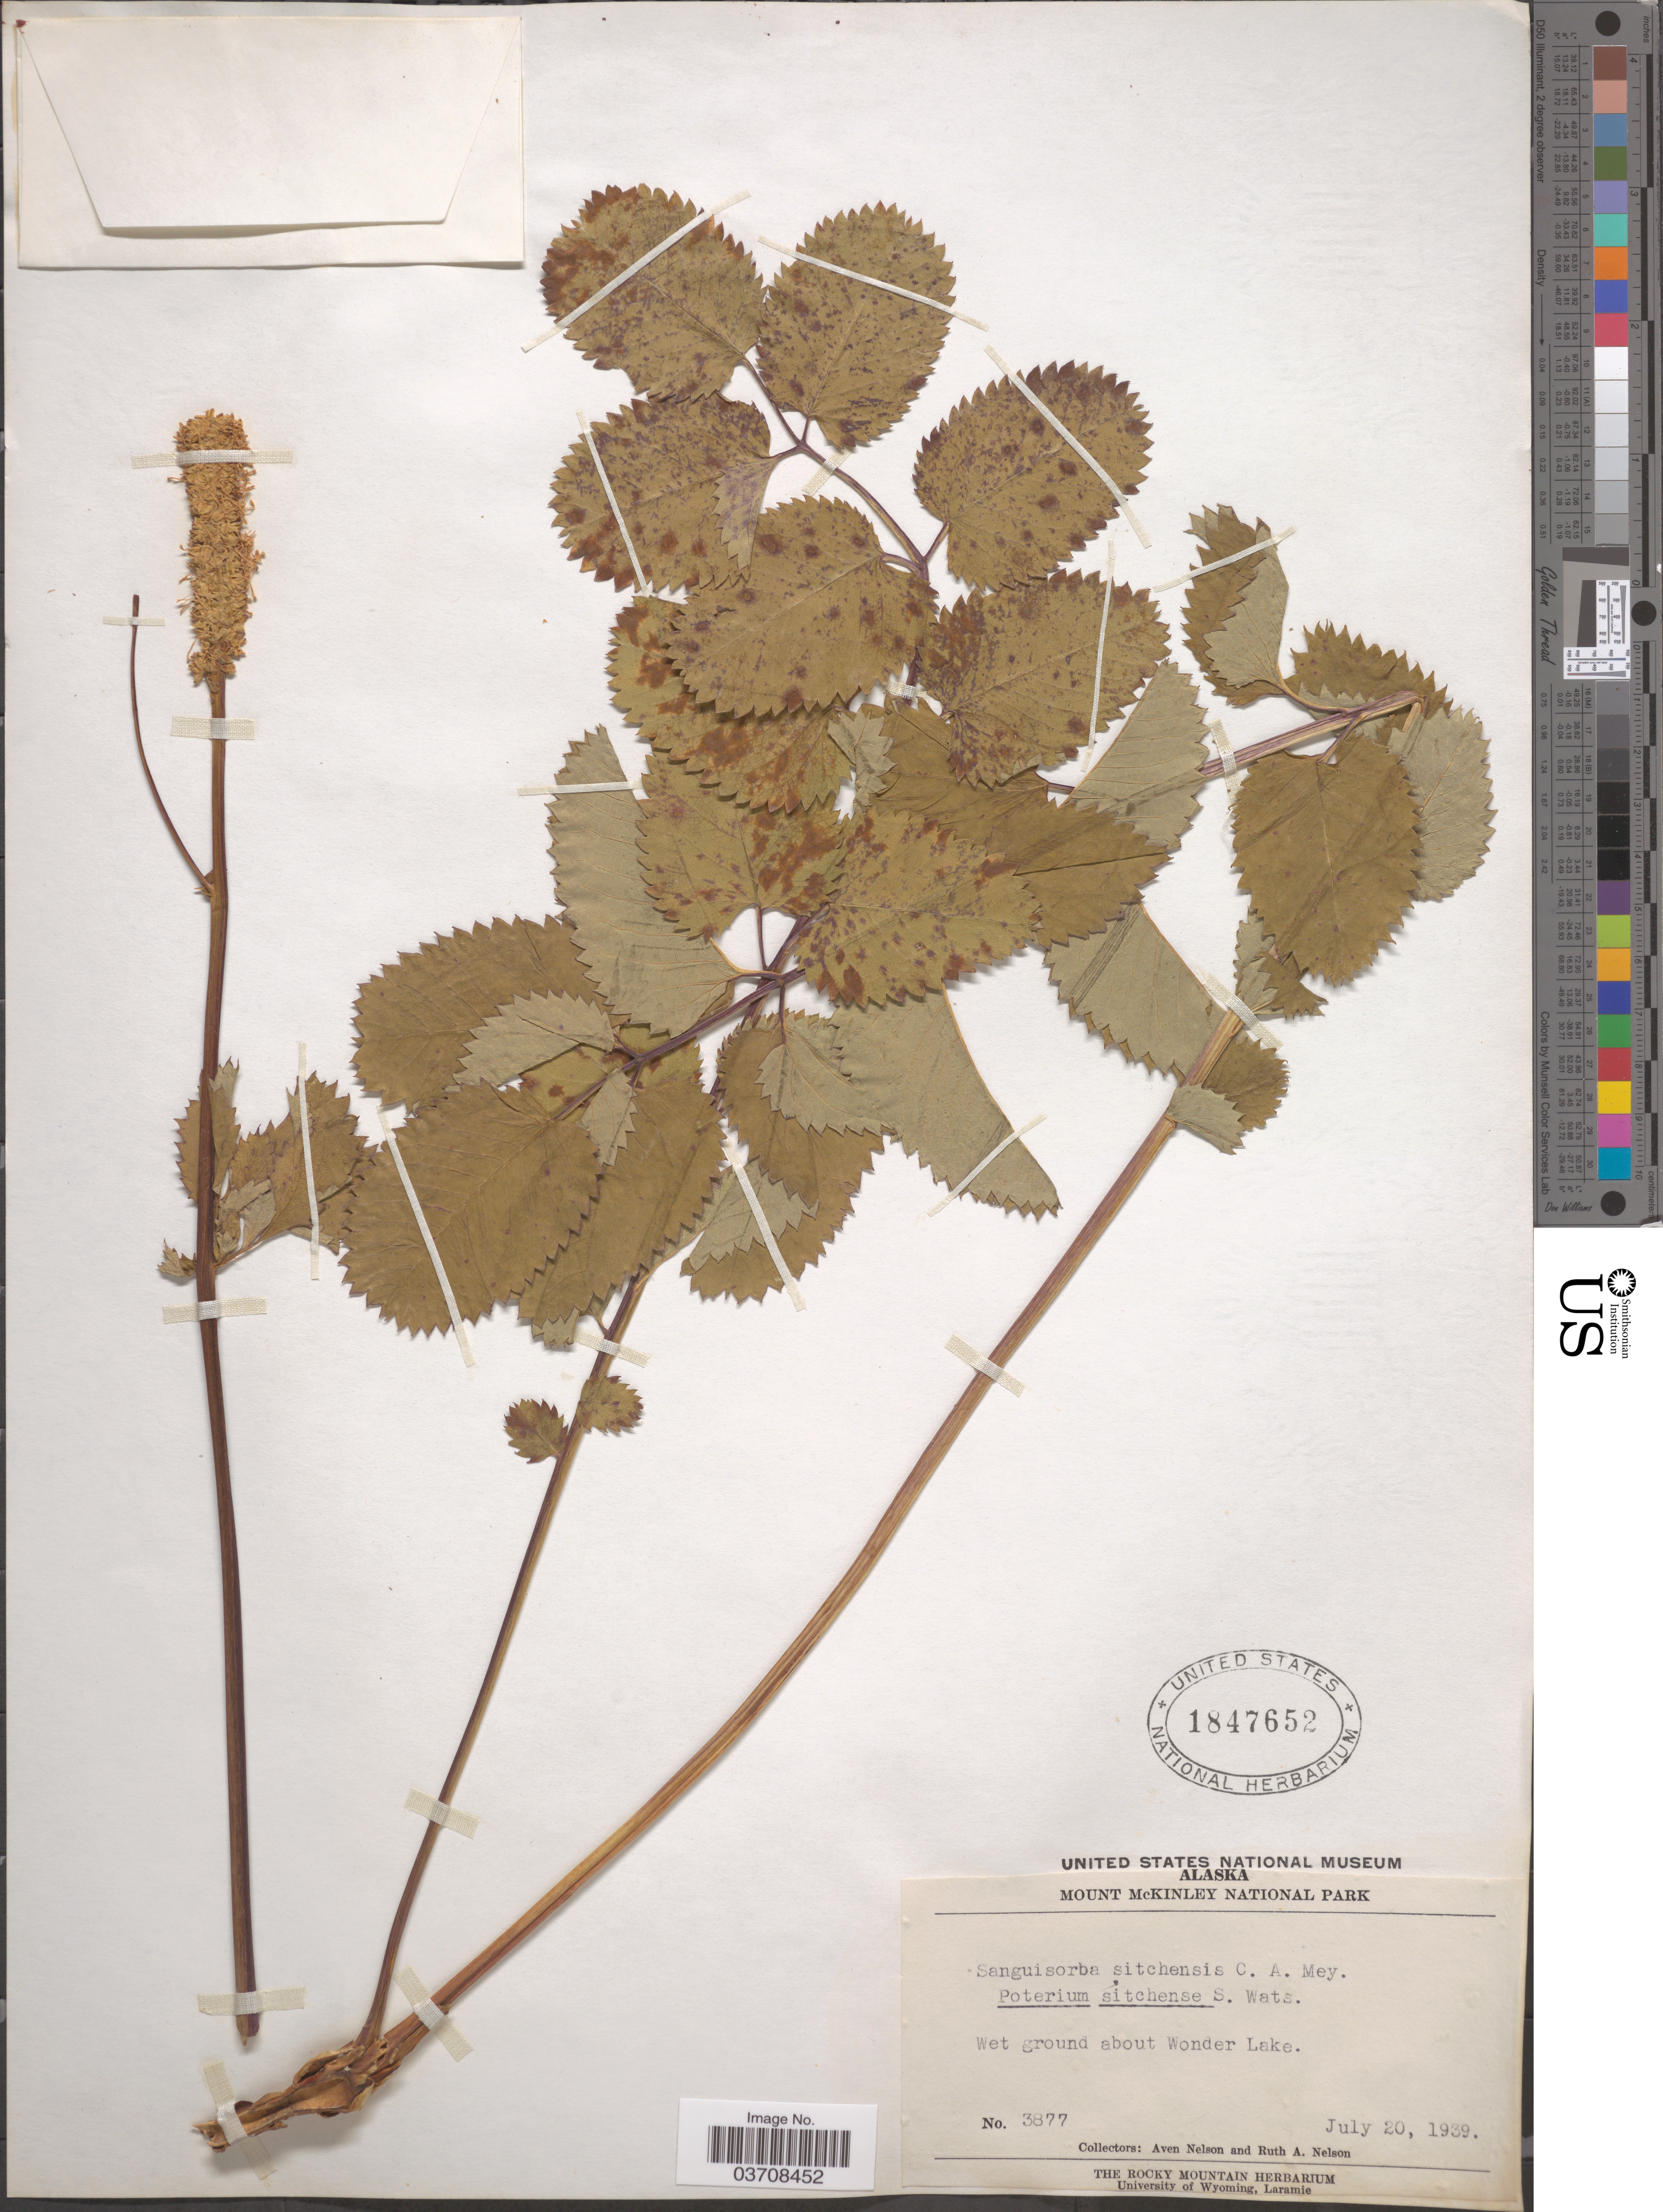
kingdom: Plantae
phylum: Tracheophyta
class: Magnoliopsida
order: Rosales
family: Rosaceae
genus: Sanguisorba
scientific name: Sanguisorba stipulata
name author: Raf.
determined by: Strong, Mark T., (BOT), Smithsonian Institution - National Museum of Natural History (UNITED STATES)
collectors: A. Nelson & R. A. Nelson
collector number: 3877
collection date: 1939-07-20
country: United States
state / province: Alaska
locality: Mount McKinley National Park. Wet ground about Wonder Lake.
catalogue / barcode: US 1847652